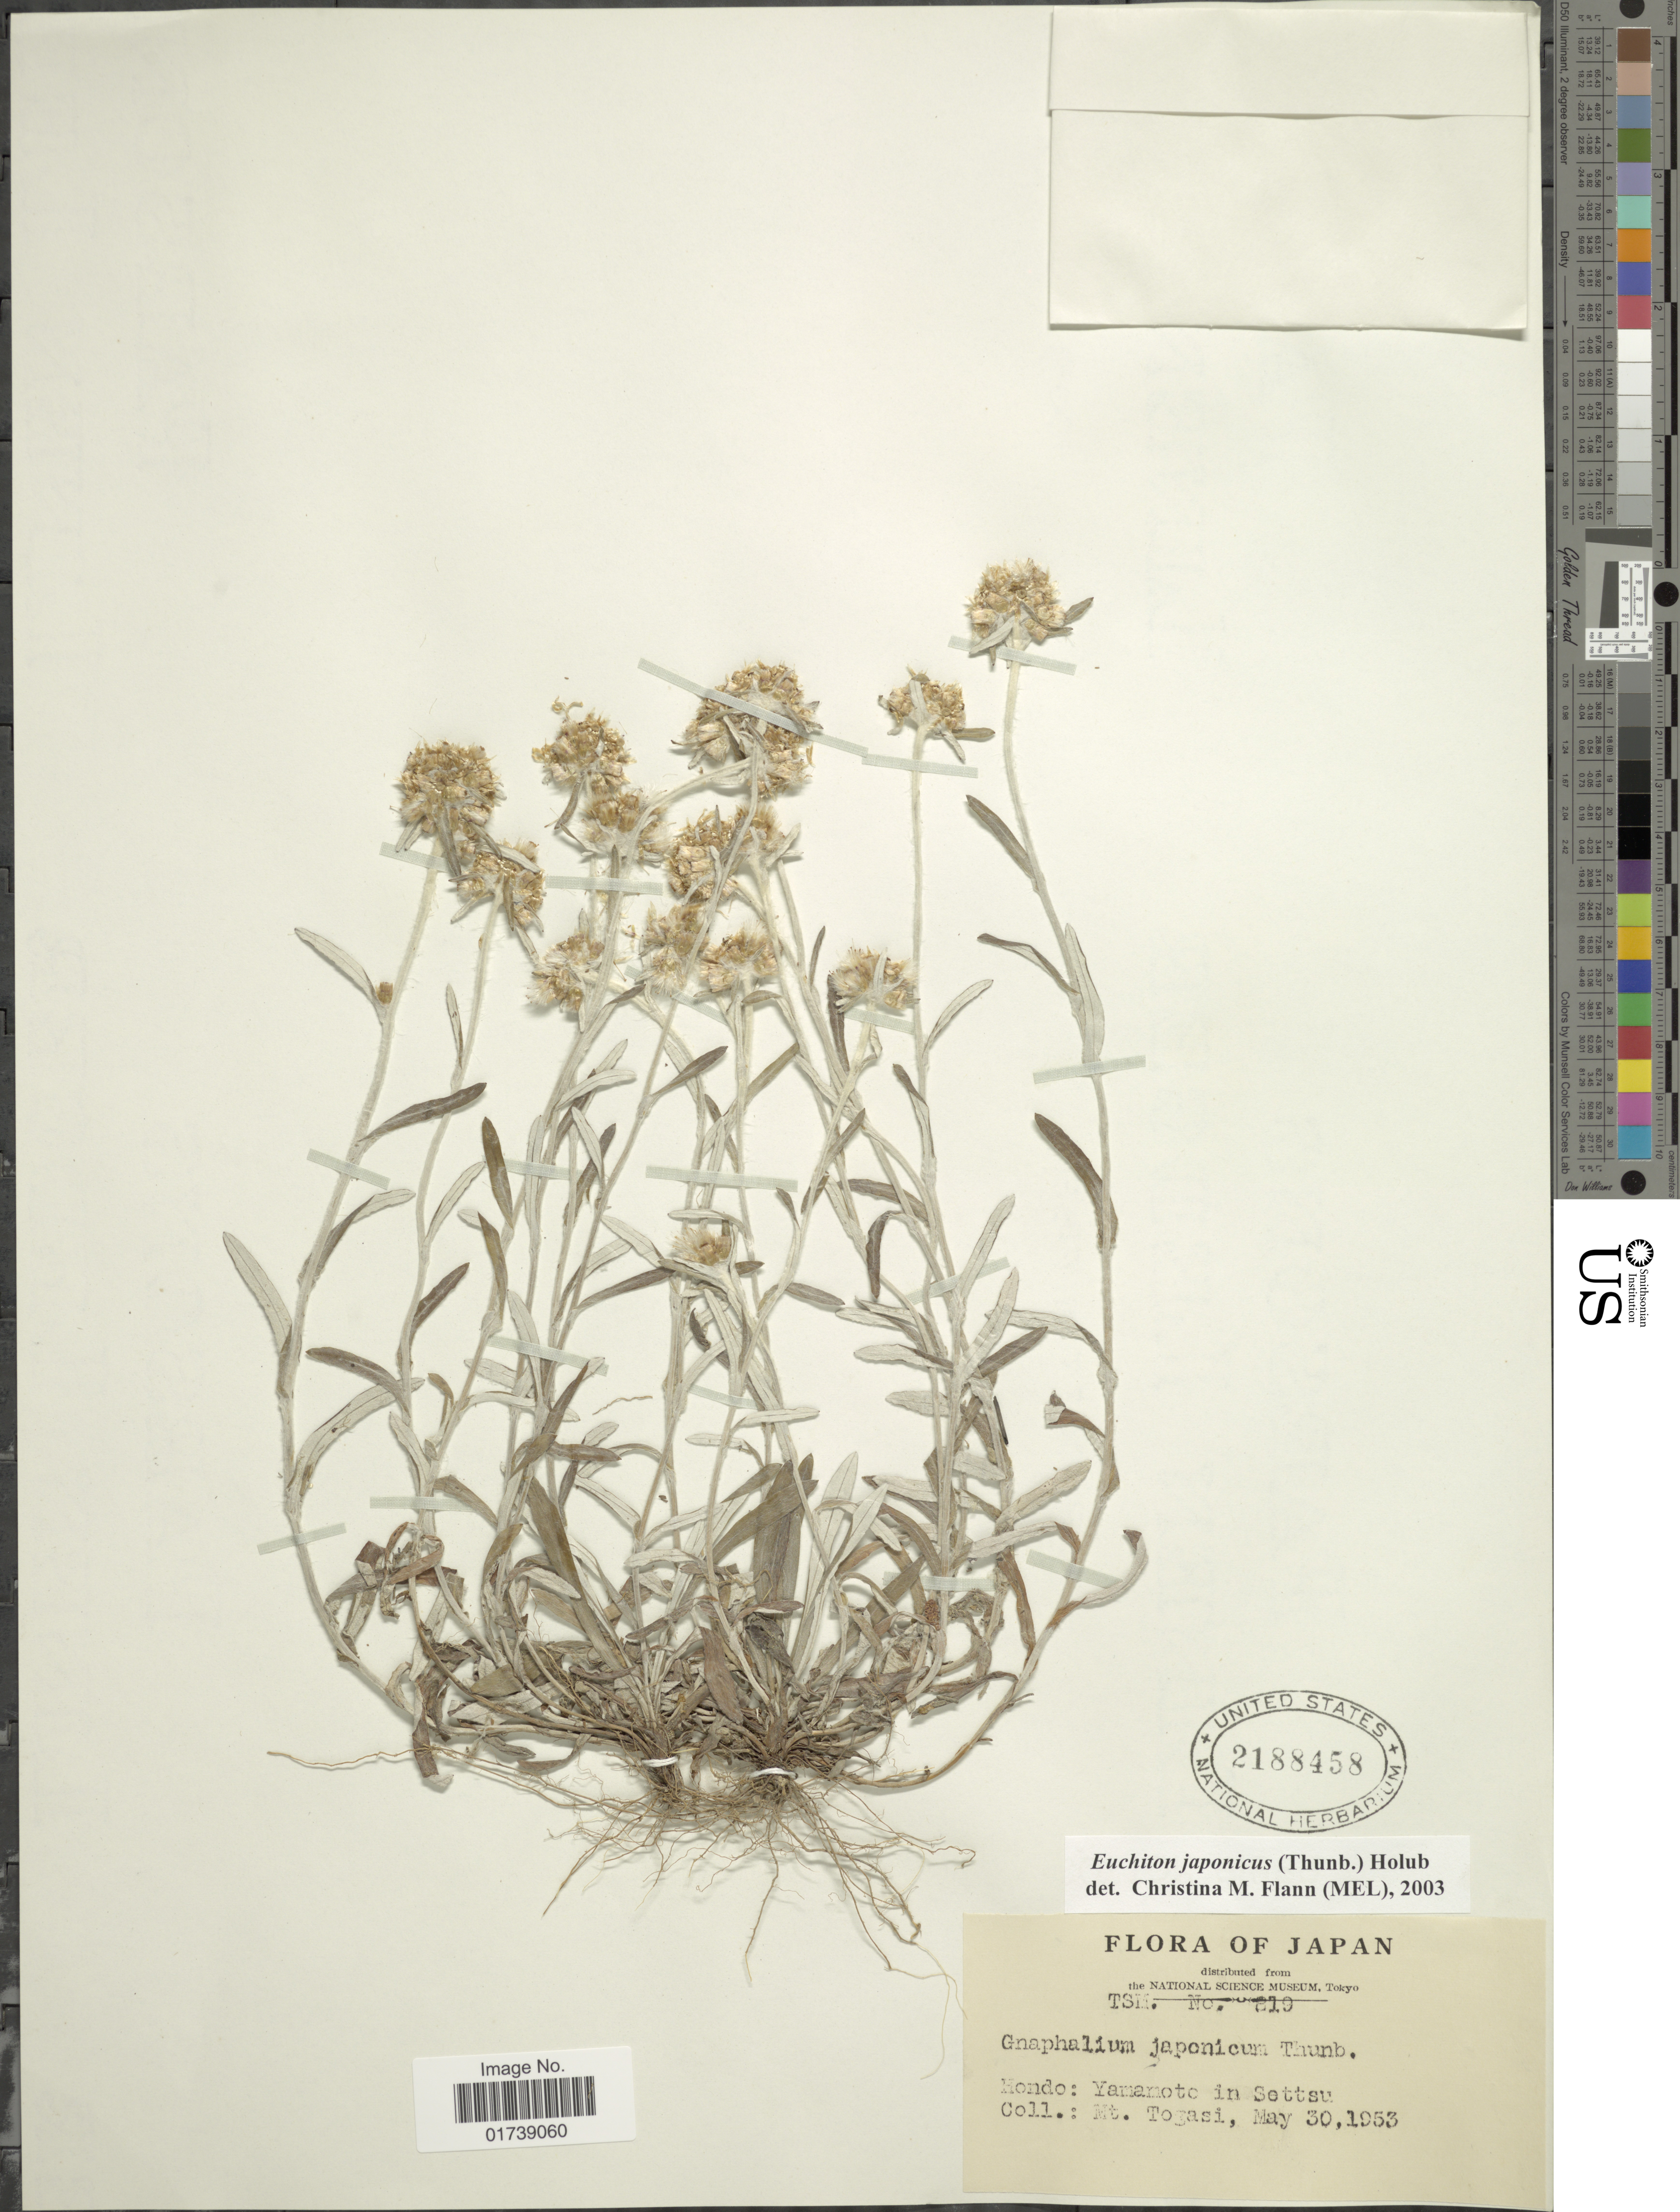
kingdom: Plantae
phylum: Tracheophyta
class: Magnoliopsida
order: Asterales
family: Asteraceae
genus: Euchiton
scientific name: Euchiton japonicus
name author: (Thunb.) Anderb.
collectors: M. Togasi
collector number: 219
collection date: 1953-05-30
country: Japan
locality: Hondo: Yamamoto in Settsu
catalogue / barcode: US 2188458